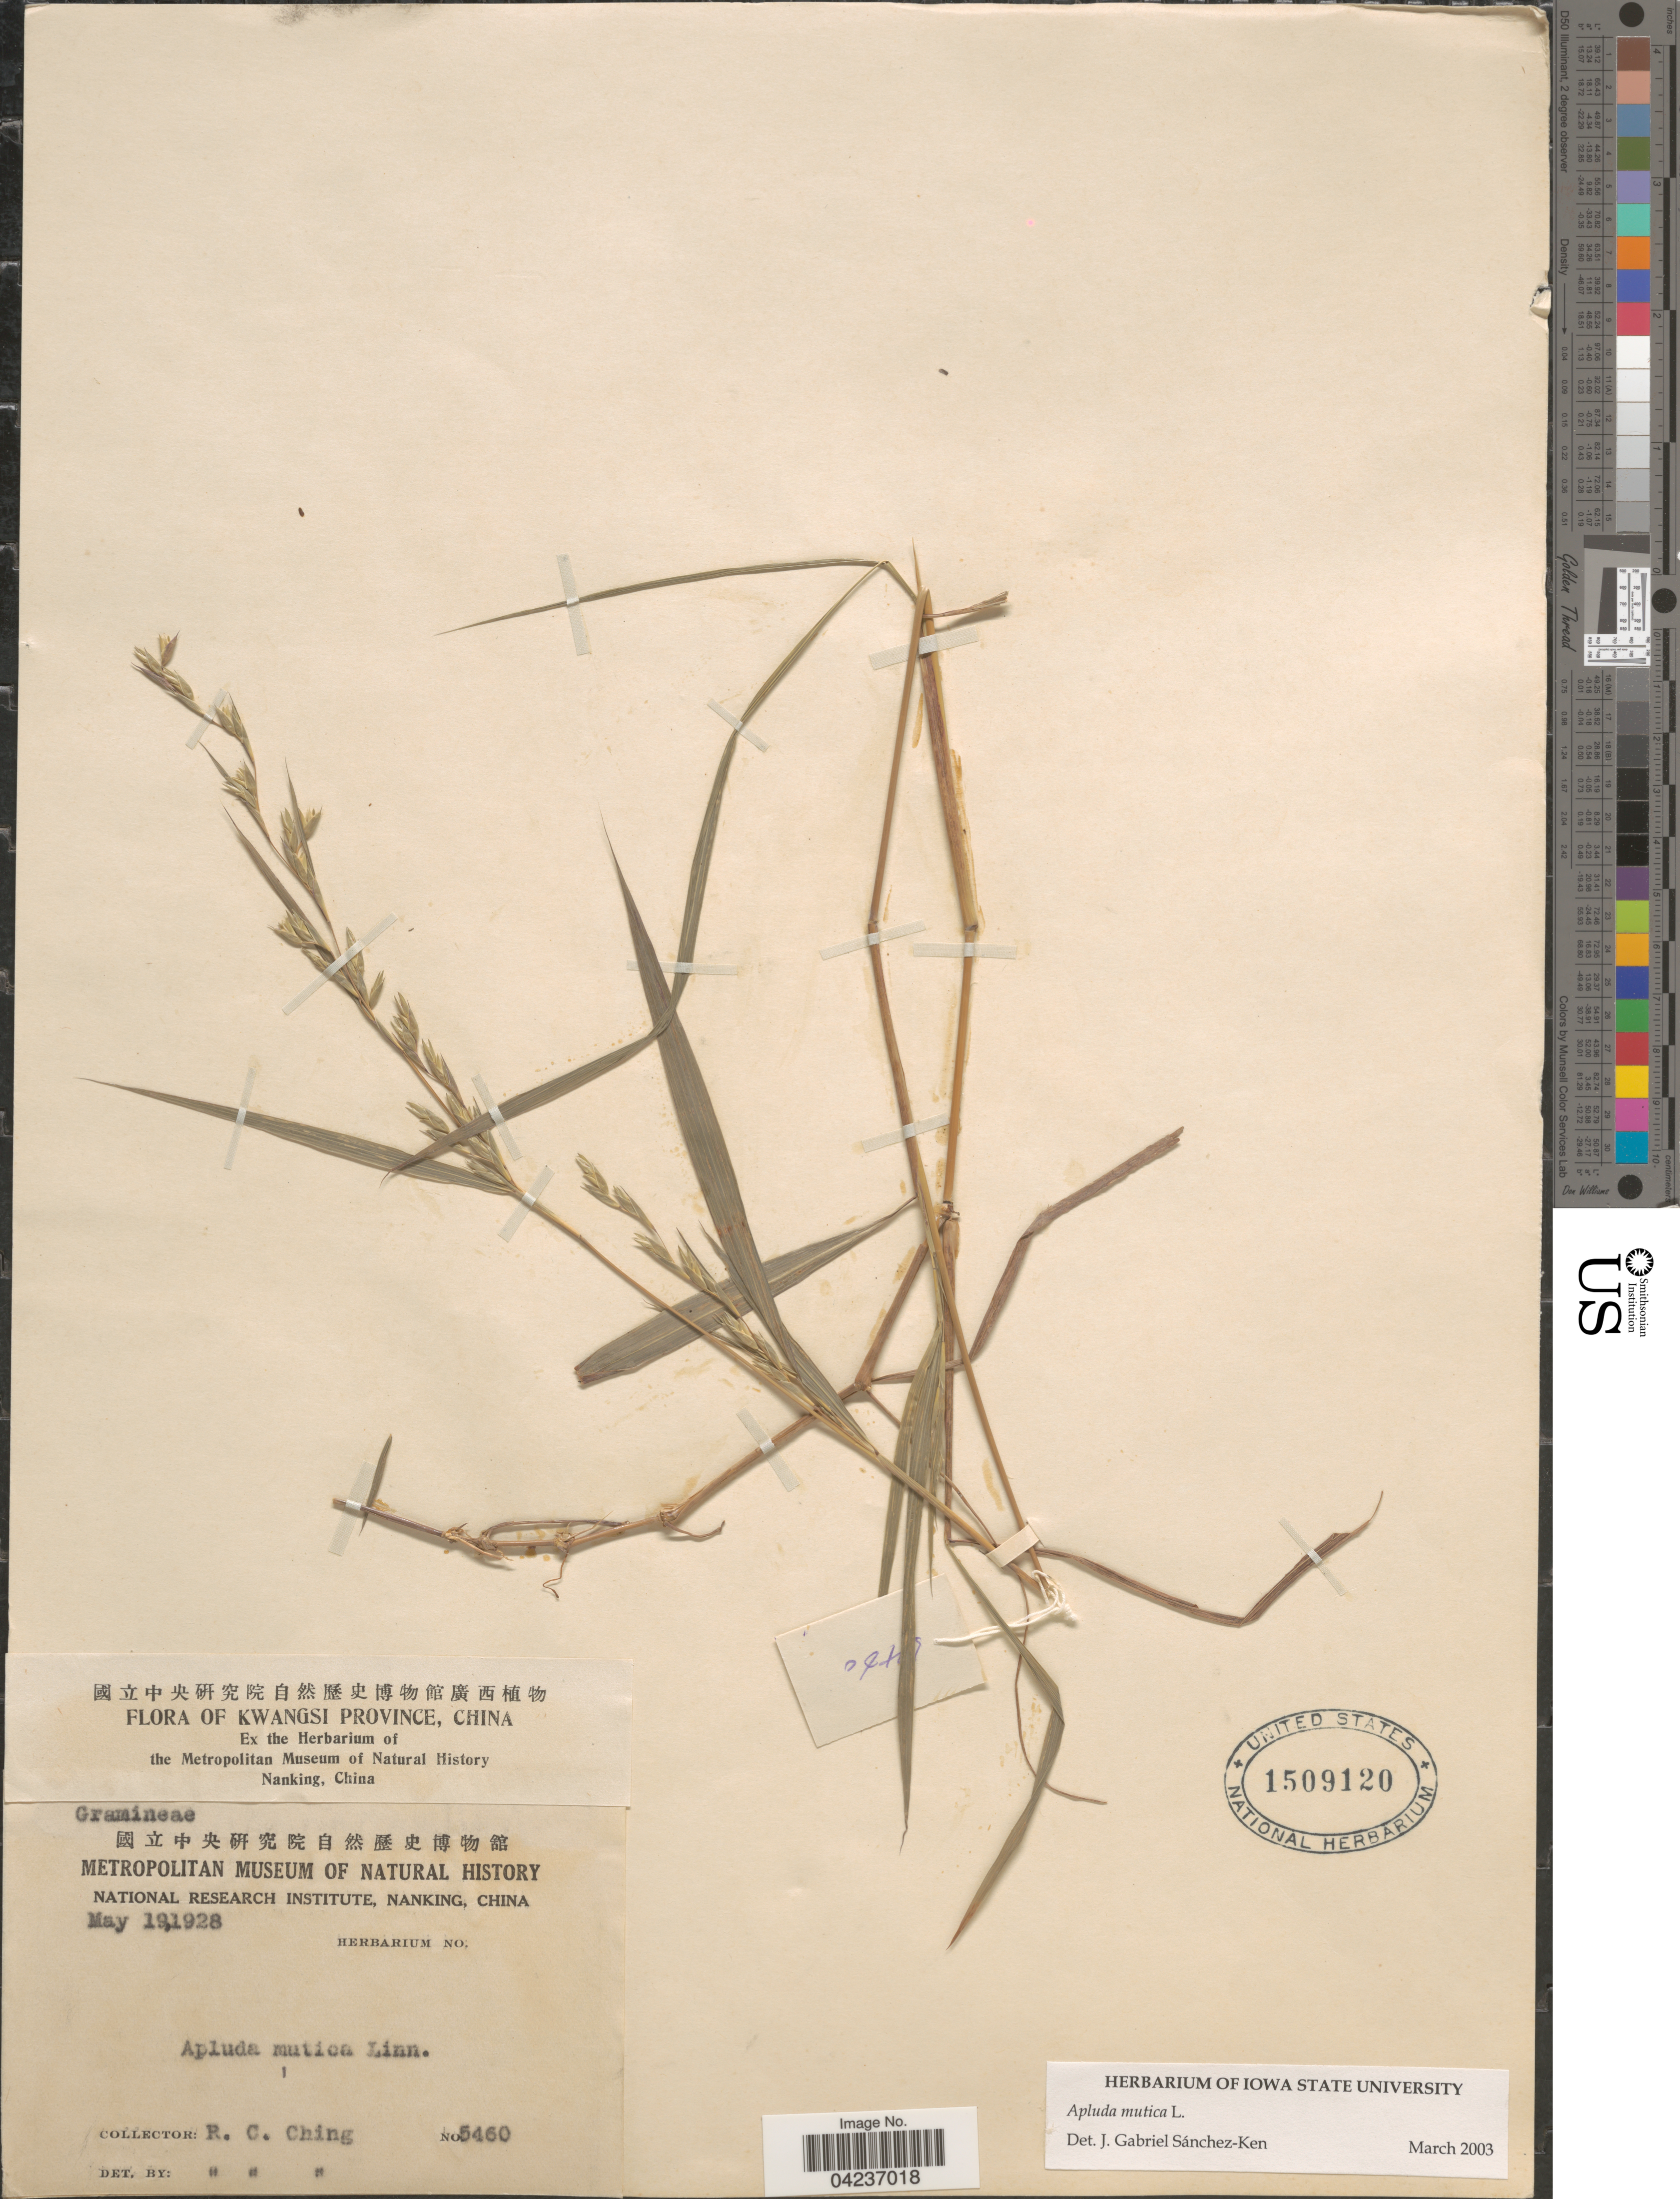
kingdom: Plantae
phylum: Tracheophyta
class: Liliopsida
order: Poales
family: Poaceae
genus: Apluda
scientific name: Apluda mutica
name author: L.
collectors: R. C. Ching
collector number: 5460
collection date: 1928-05-19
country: China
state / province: Guangxi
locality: Kwangsi Province.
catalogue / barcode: US 1509120